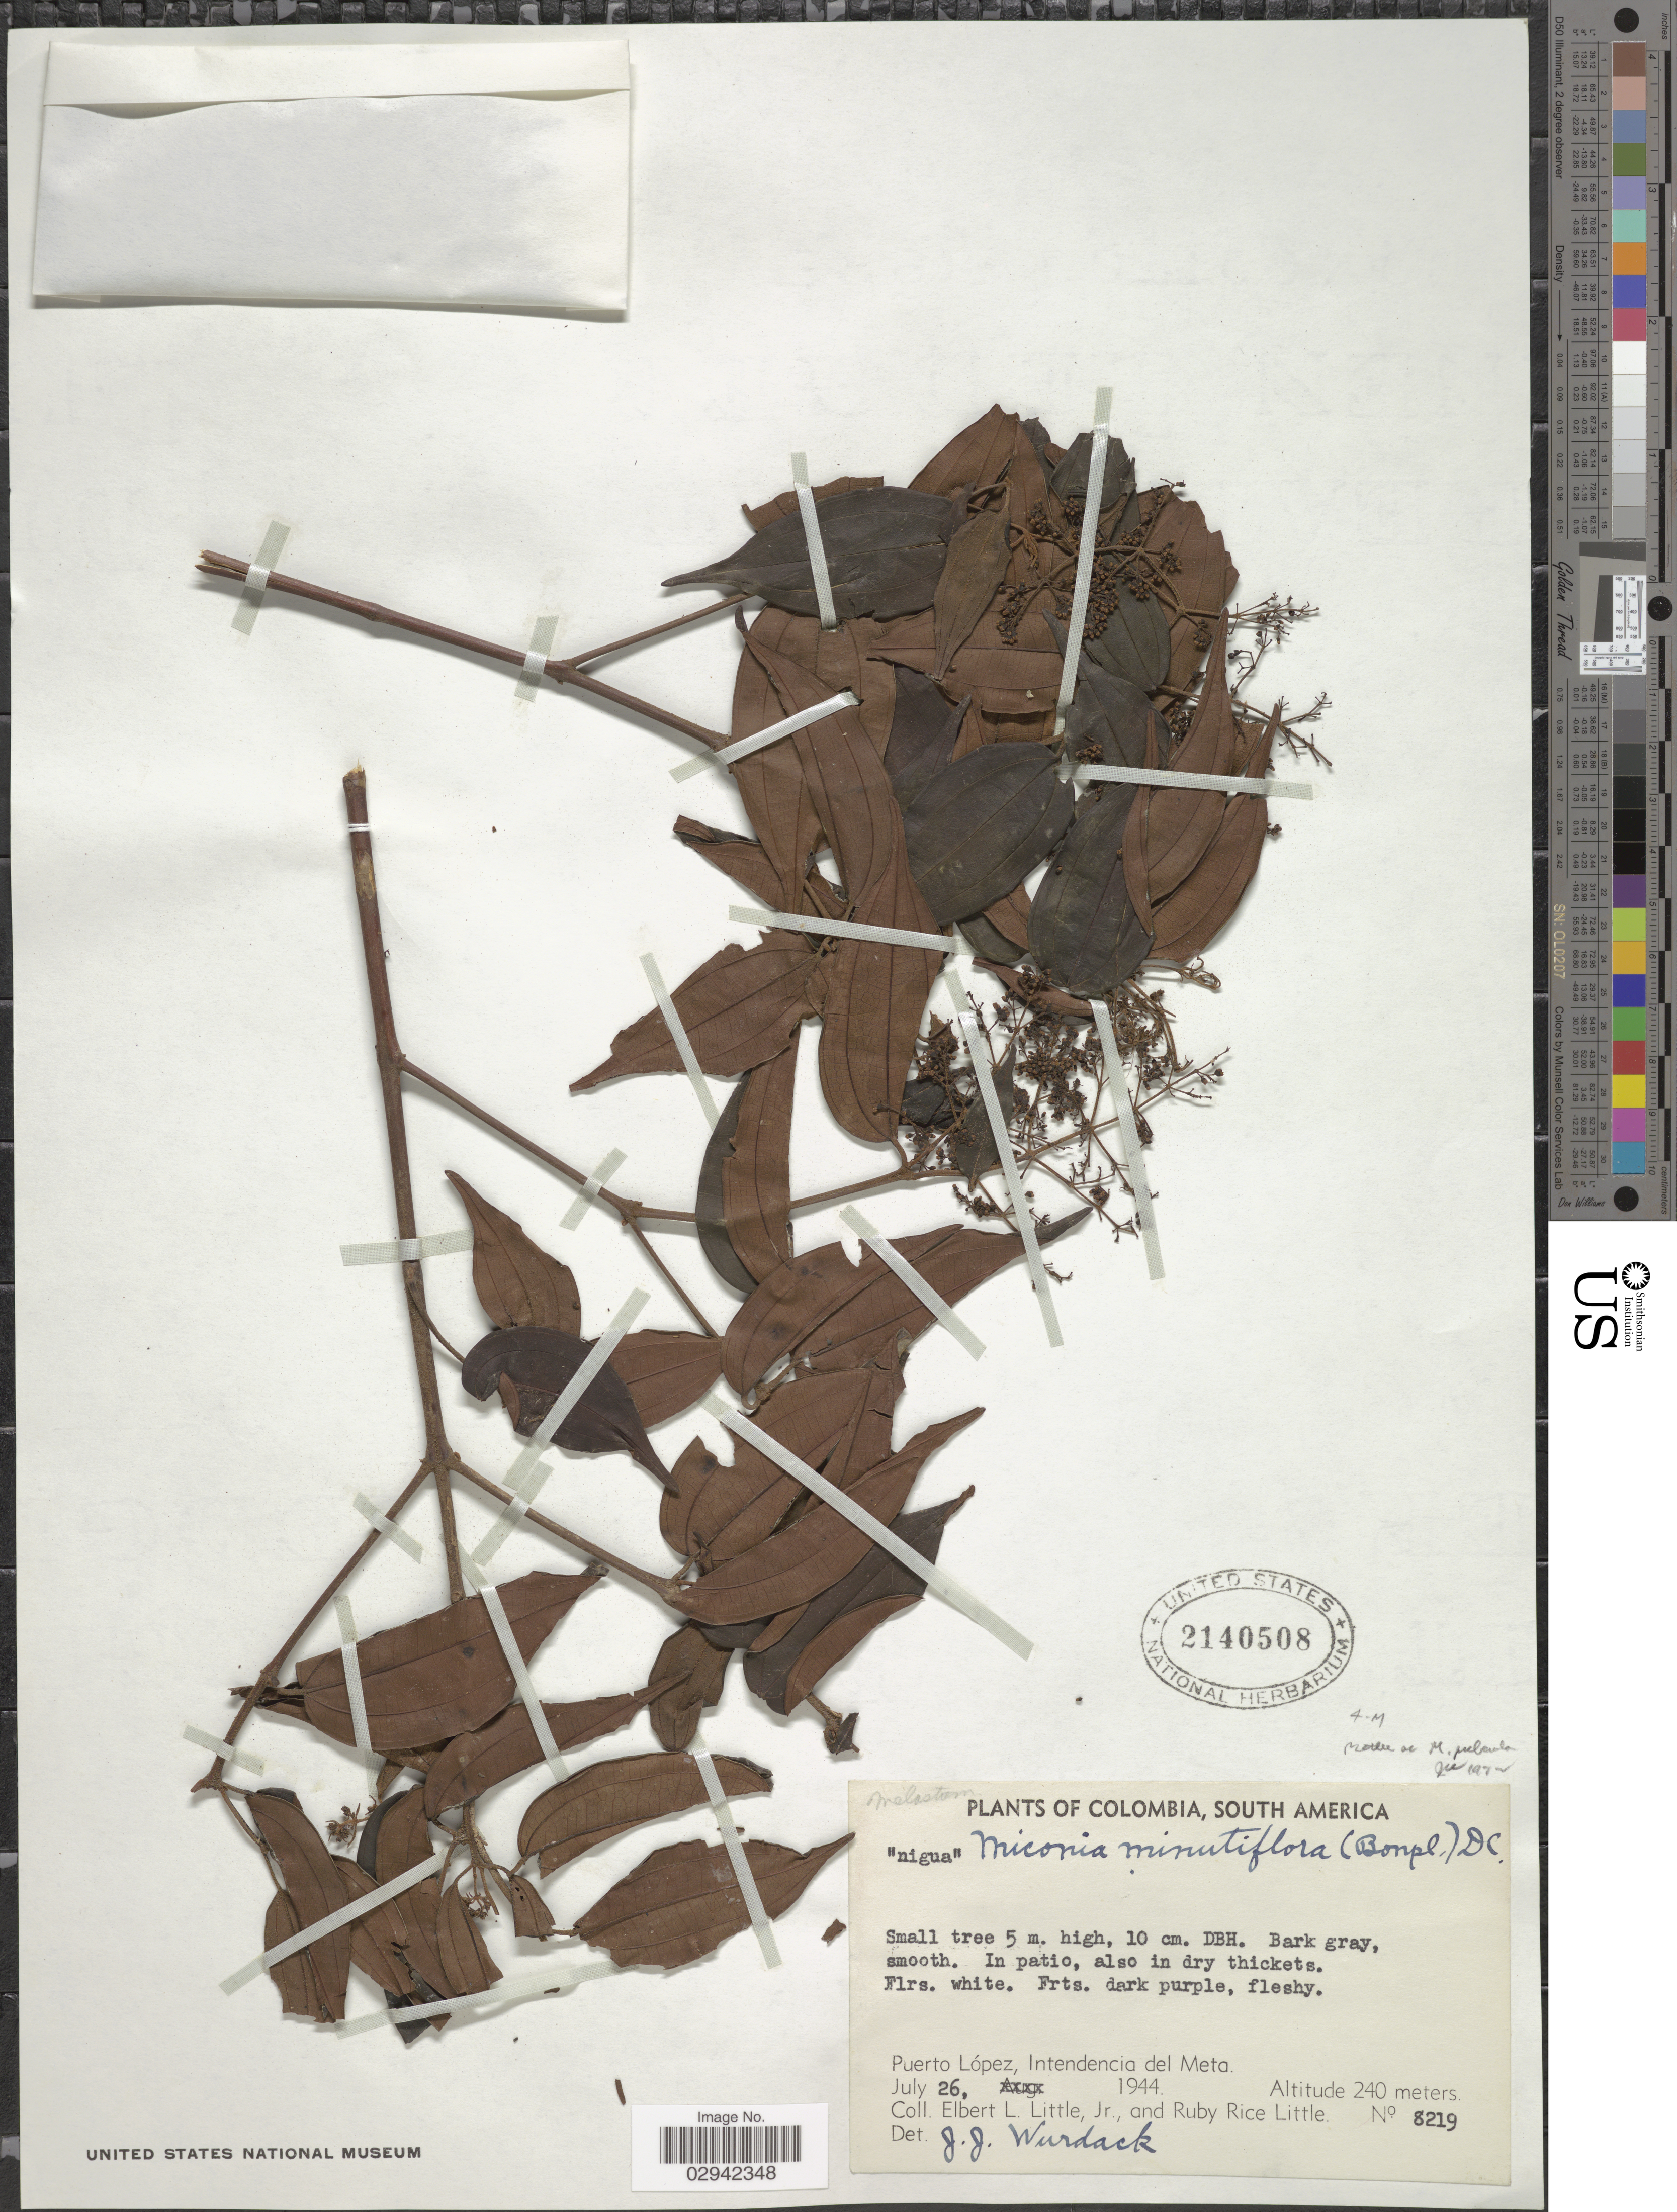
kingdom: Plantae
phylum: Tracheophyta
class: Magnoliopsida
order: Myrtales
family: Melastomataceae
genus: Miconia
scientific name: Miconia puberula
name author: Cogn.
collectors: E. L. Little & R. R. Little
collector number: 8219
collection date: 1944-07-26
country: Colombia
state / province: Meta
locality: Puerto López, Intendencia del Meta.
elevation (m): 240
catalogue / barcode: US 2140508